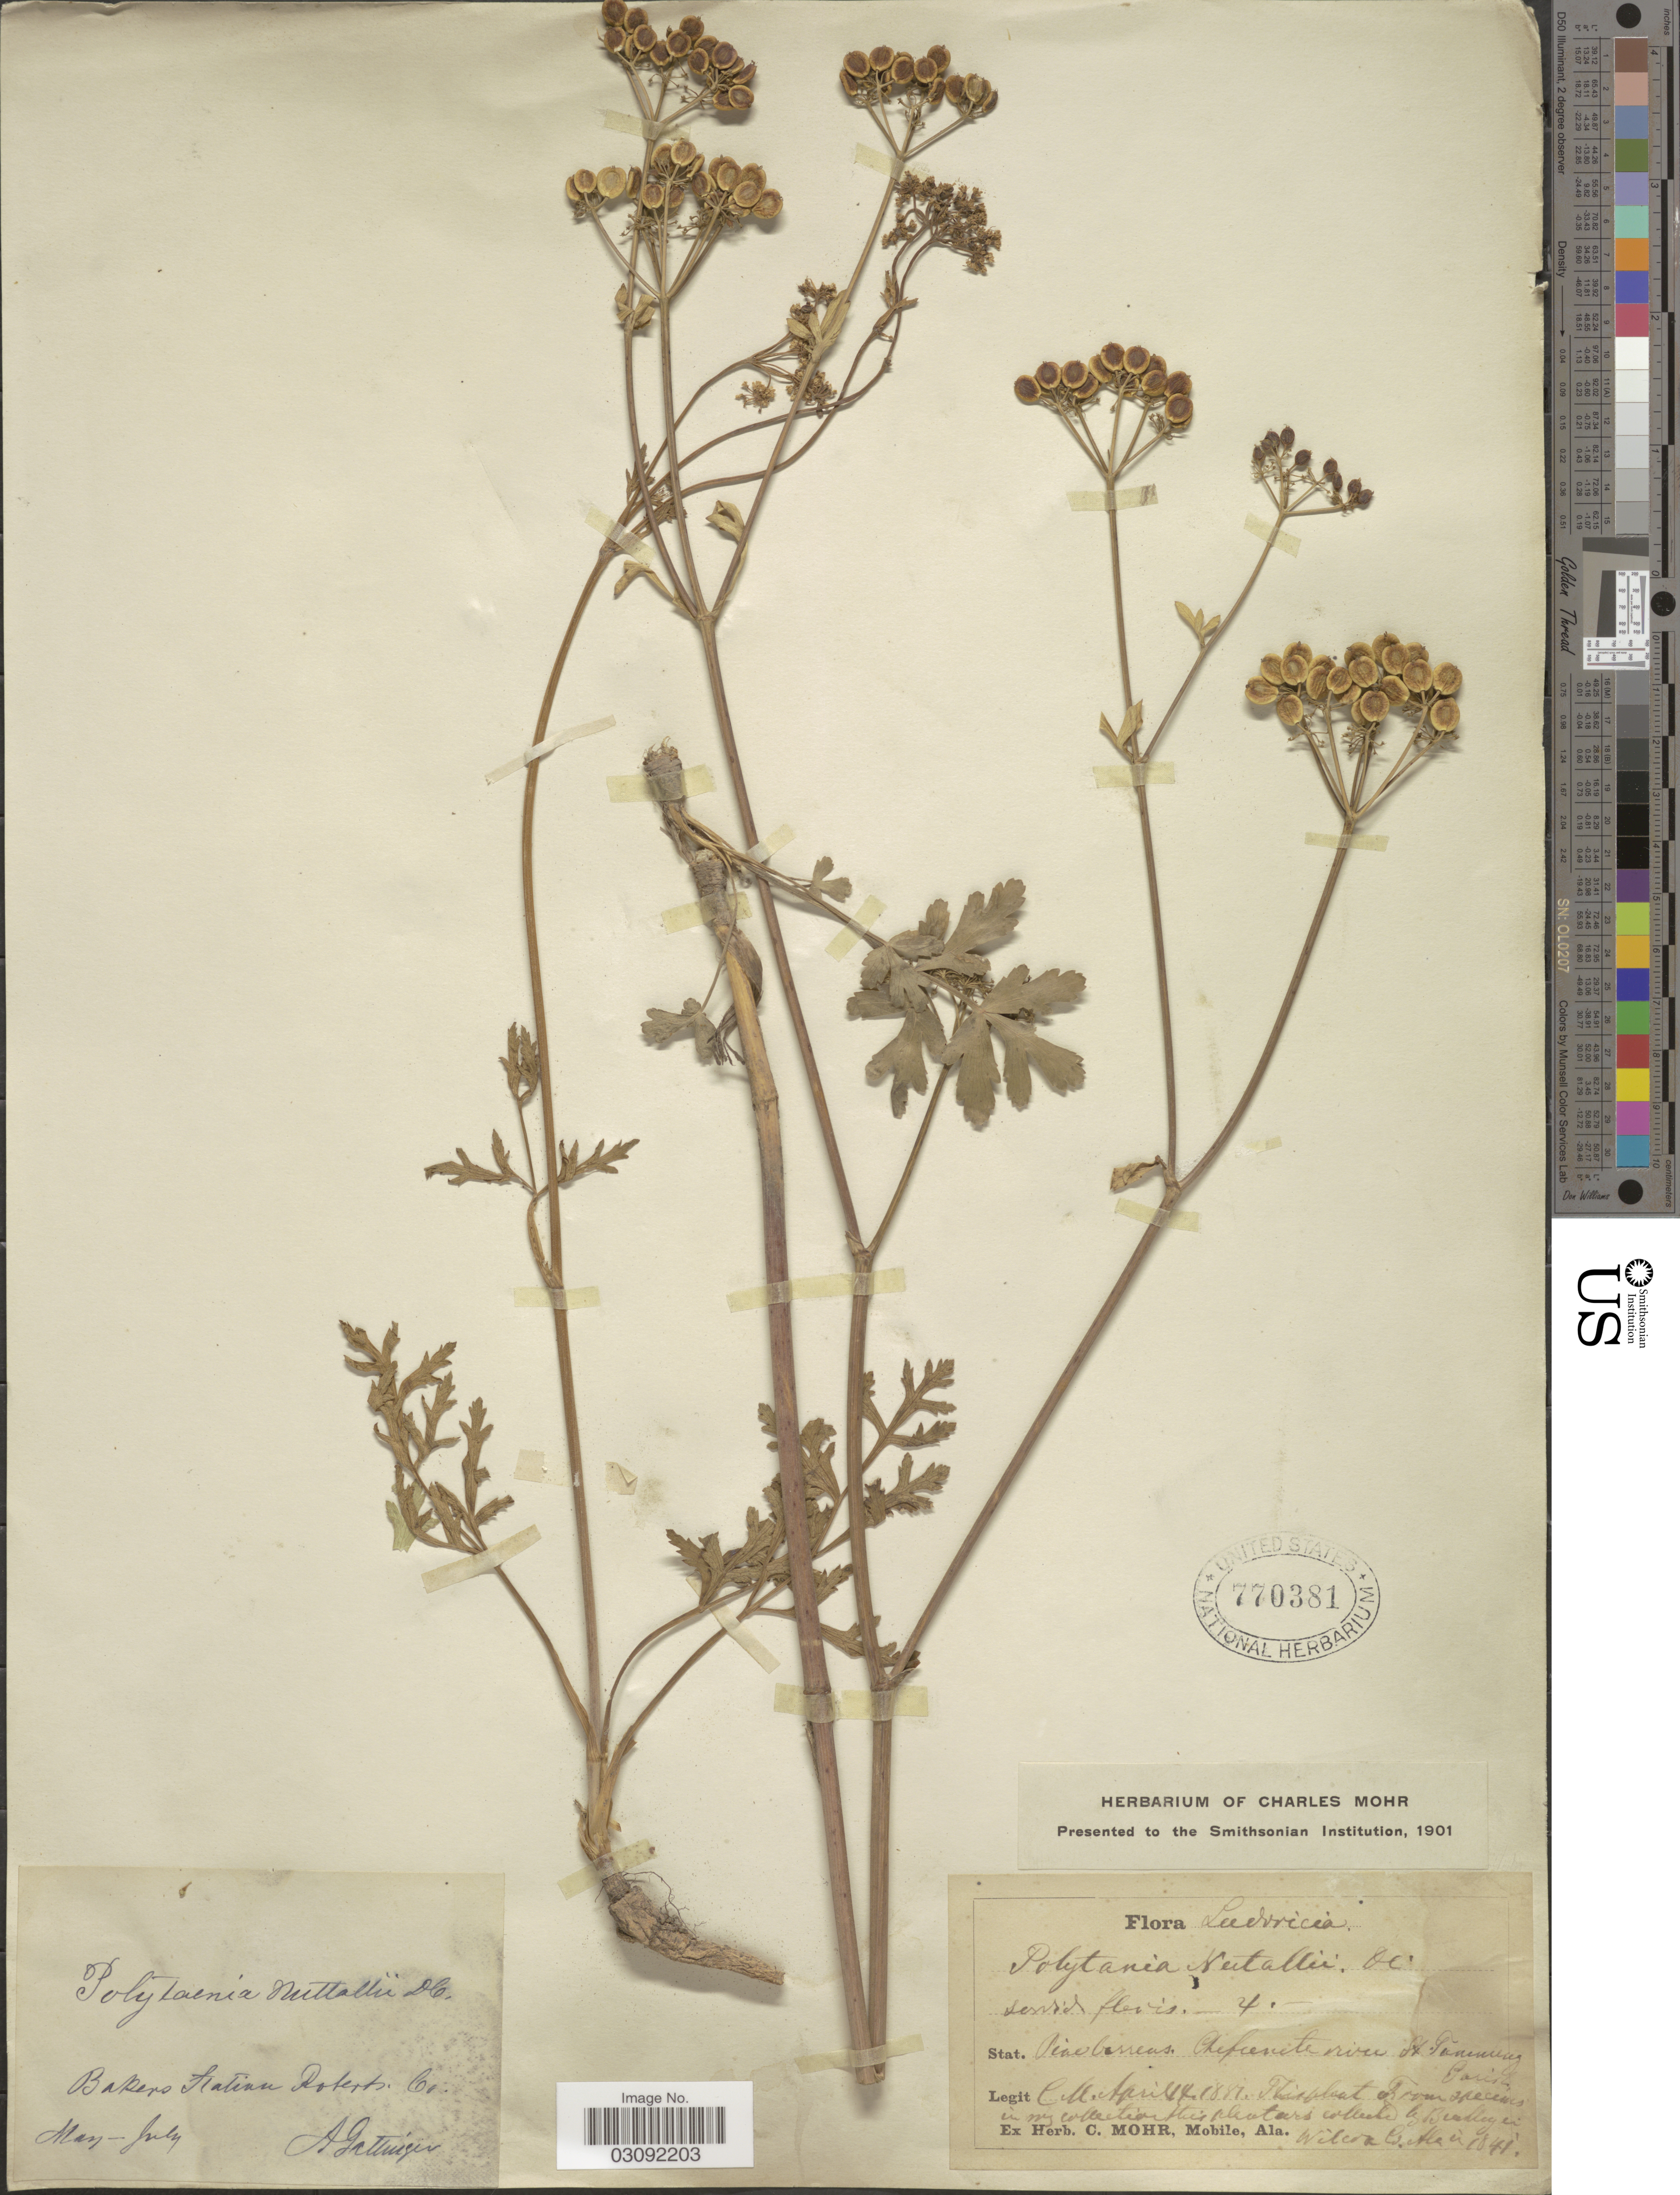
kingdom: Plantae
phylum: Tracheophyta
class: Magnoliopsida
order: Apiales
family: Apiaceae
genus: Polytaenia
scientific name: Polytaenia nuttallii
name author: DC.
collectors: C. T. Mohr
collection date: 1887-04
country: United States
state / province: Alabama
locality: Wilcox Co. Ala. Chefeneta river. [interpreted]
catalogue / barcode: US 770381